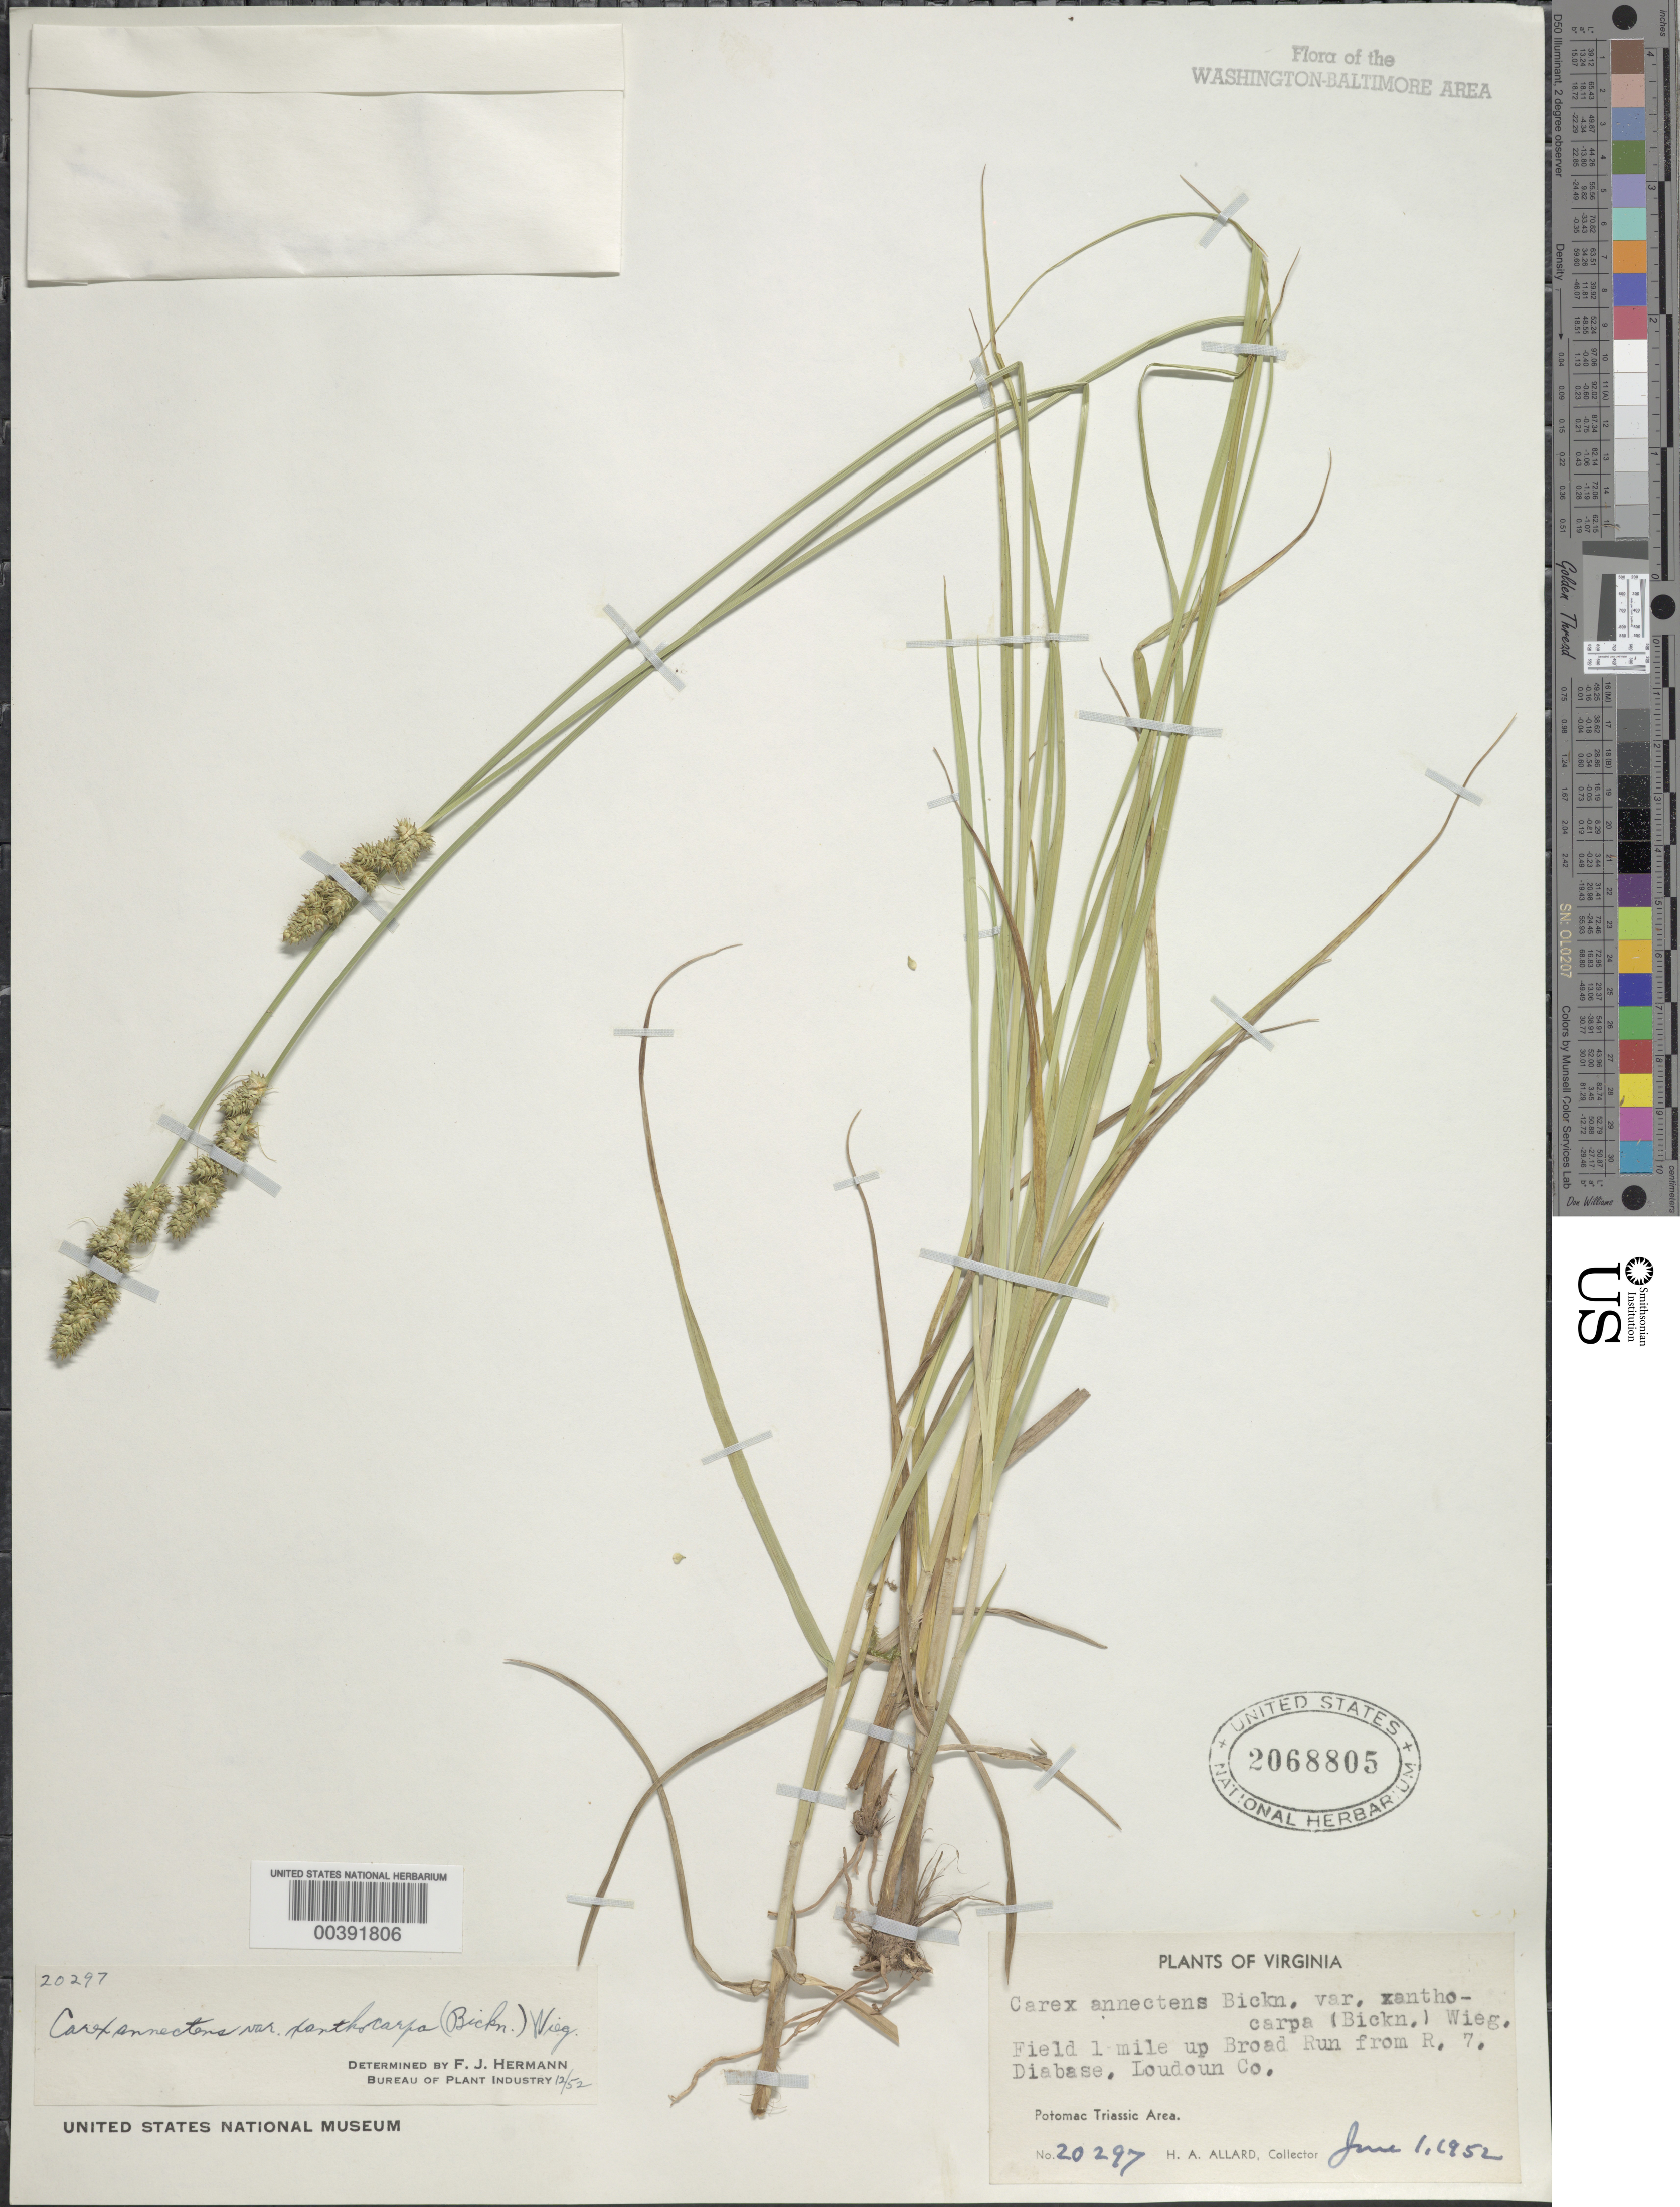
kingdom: Plantae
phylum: Tracheophyta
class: Liliopsida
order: Poales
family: Cyperaceae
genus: Carex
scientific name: Carex annectens var. xanthocarpa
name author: (Kük.) Wiegand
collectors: H. A. Allard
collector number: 20297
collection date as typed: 01 Jun 1952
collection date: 1952-06-01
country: United States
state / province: Virginia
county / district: Loudoun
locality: Upstream from Route 7 on Broad Run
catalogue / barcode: US 2068805